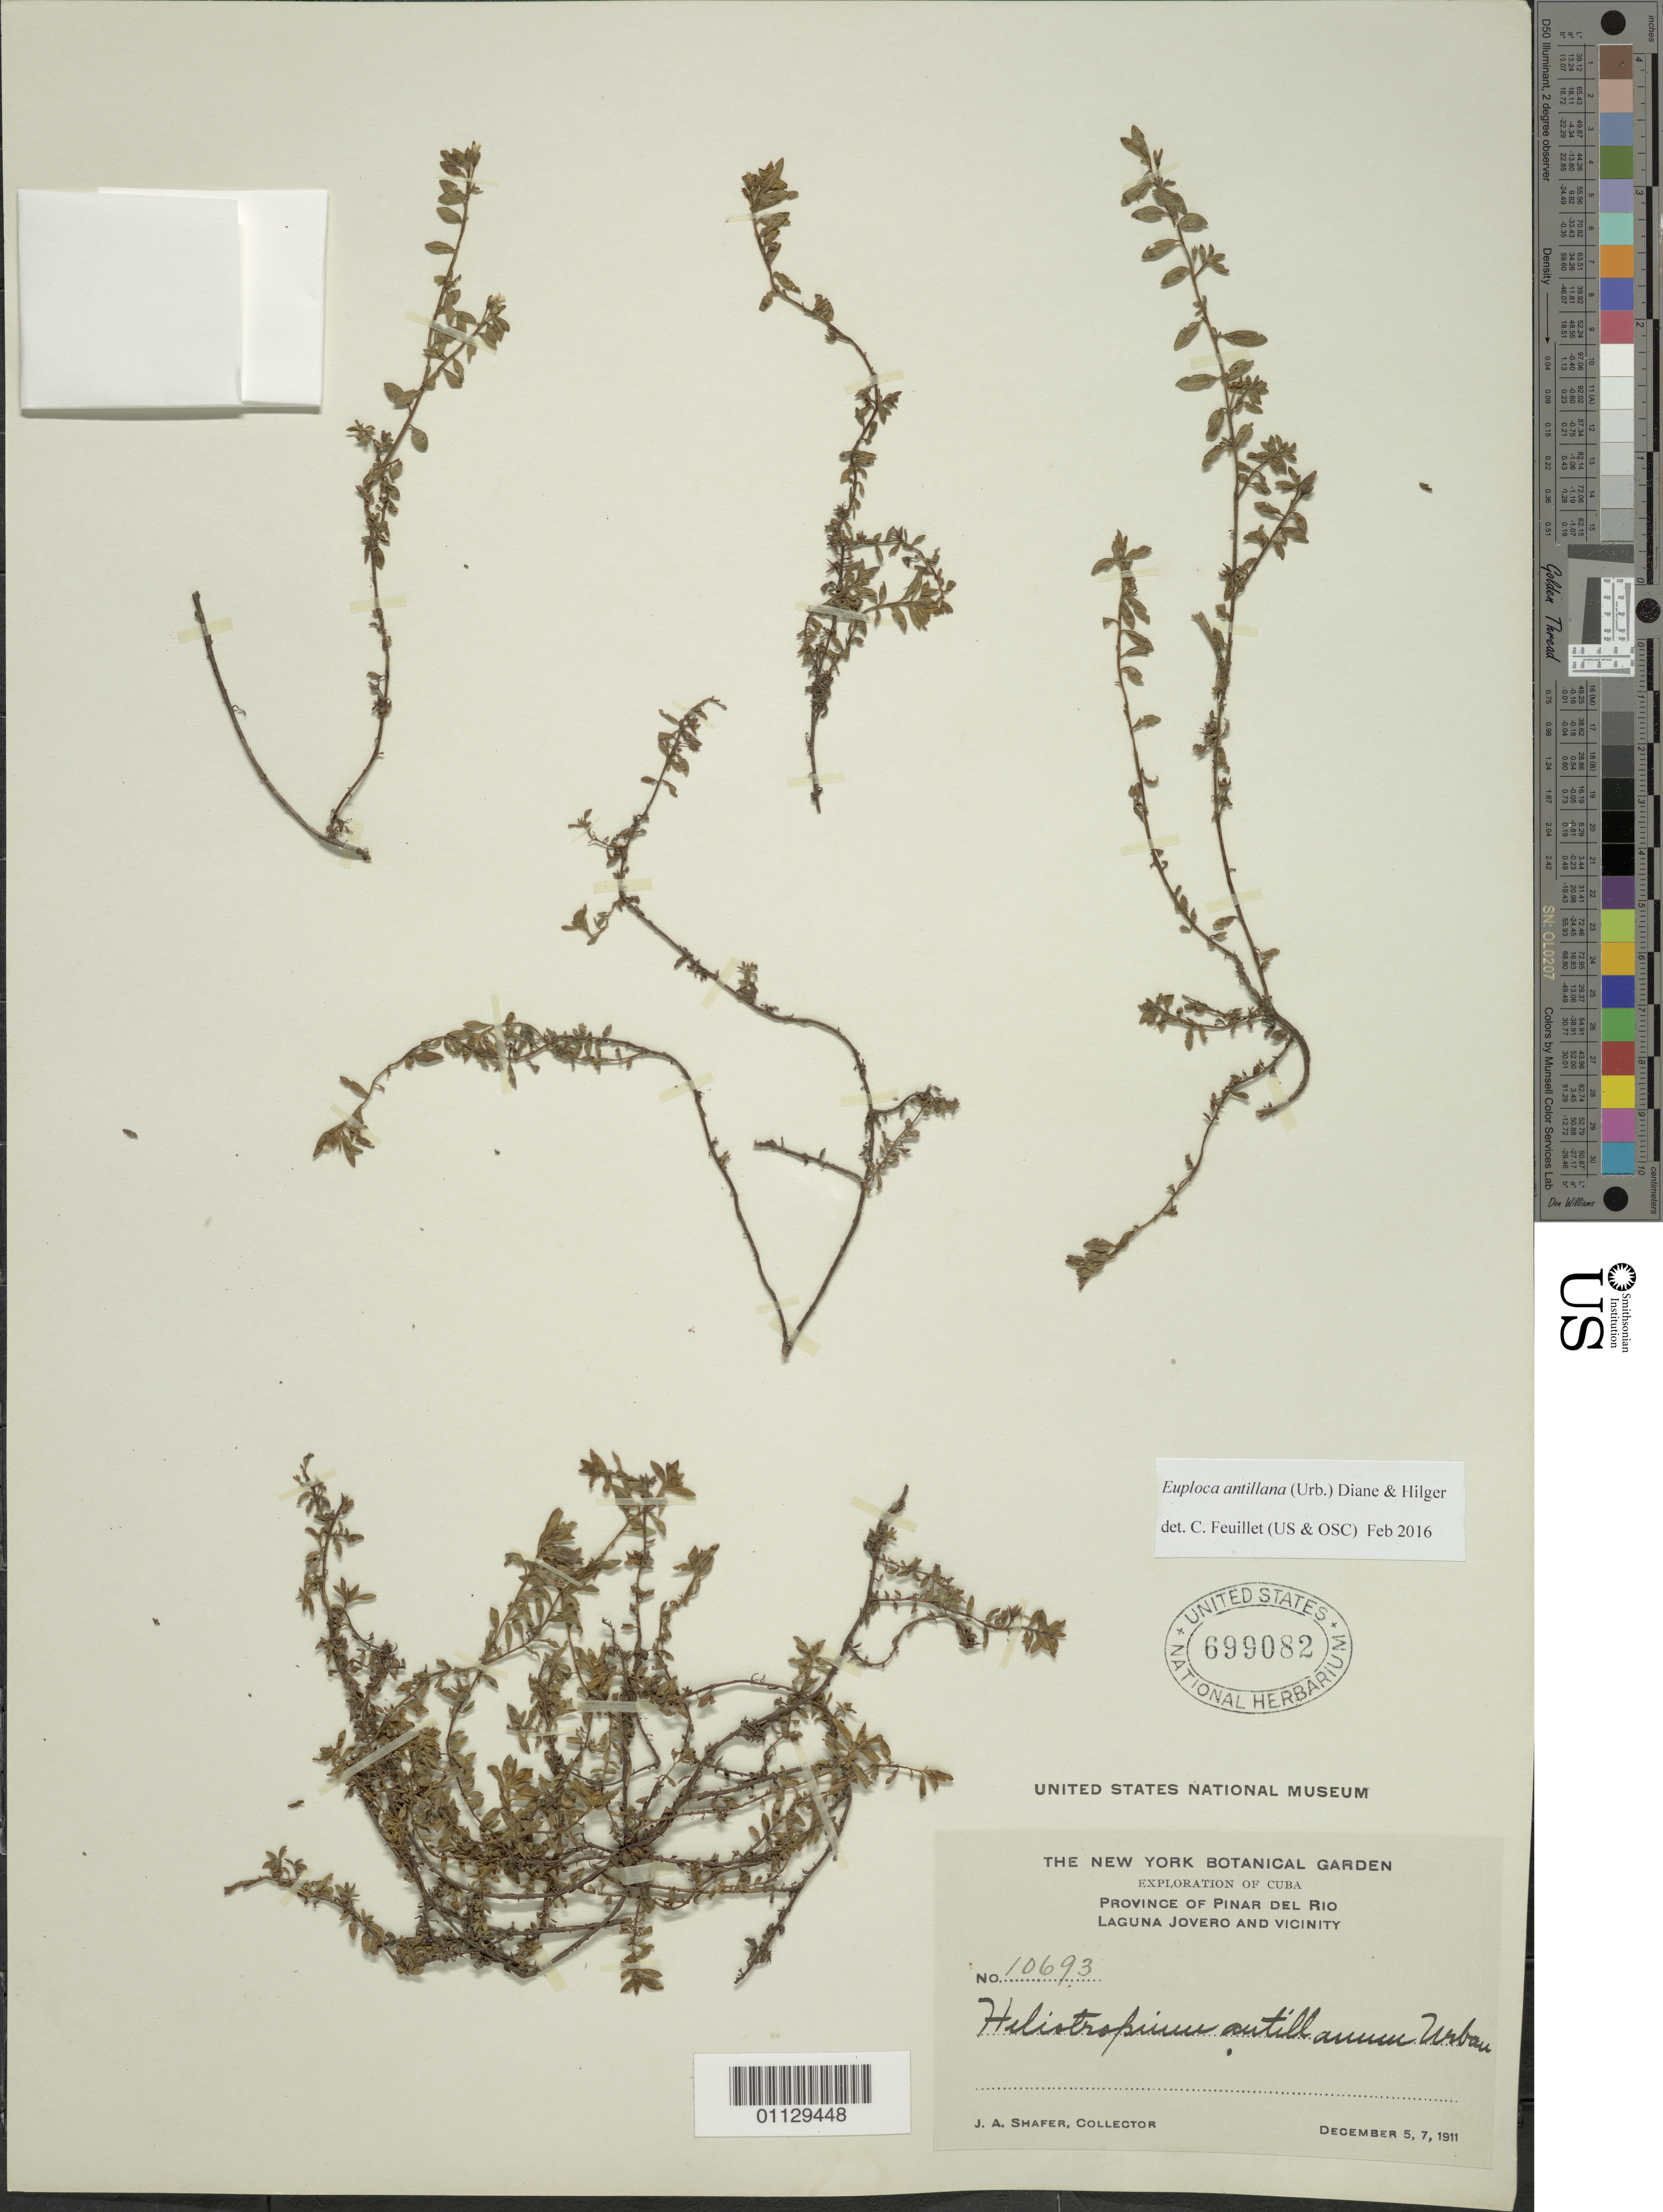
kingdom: Plantae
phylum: Tracheophyta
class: Magnoliopsida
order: Boraginales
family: Heliotropiaceae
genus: Euploca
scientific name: Euploca antillana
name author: (Urb.) Diane & Hilger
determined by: Feuillet, C.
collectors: J. A. Shafer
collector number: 10693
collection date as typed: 05 Dec 1911 to 07 Dec 1911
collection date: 1911-12-05,1911-12-07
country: Cuba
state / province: Pinar del Rio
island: Cuba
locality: Laguna Povero and Vicinity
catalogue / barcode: US 699082